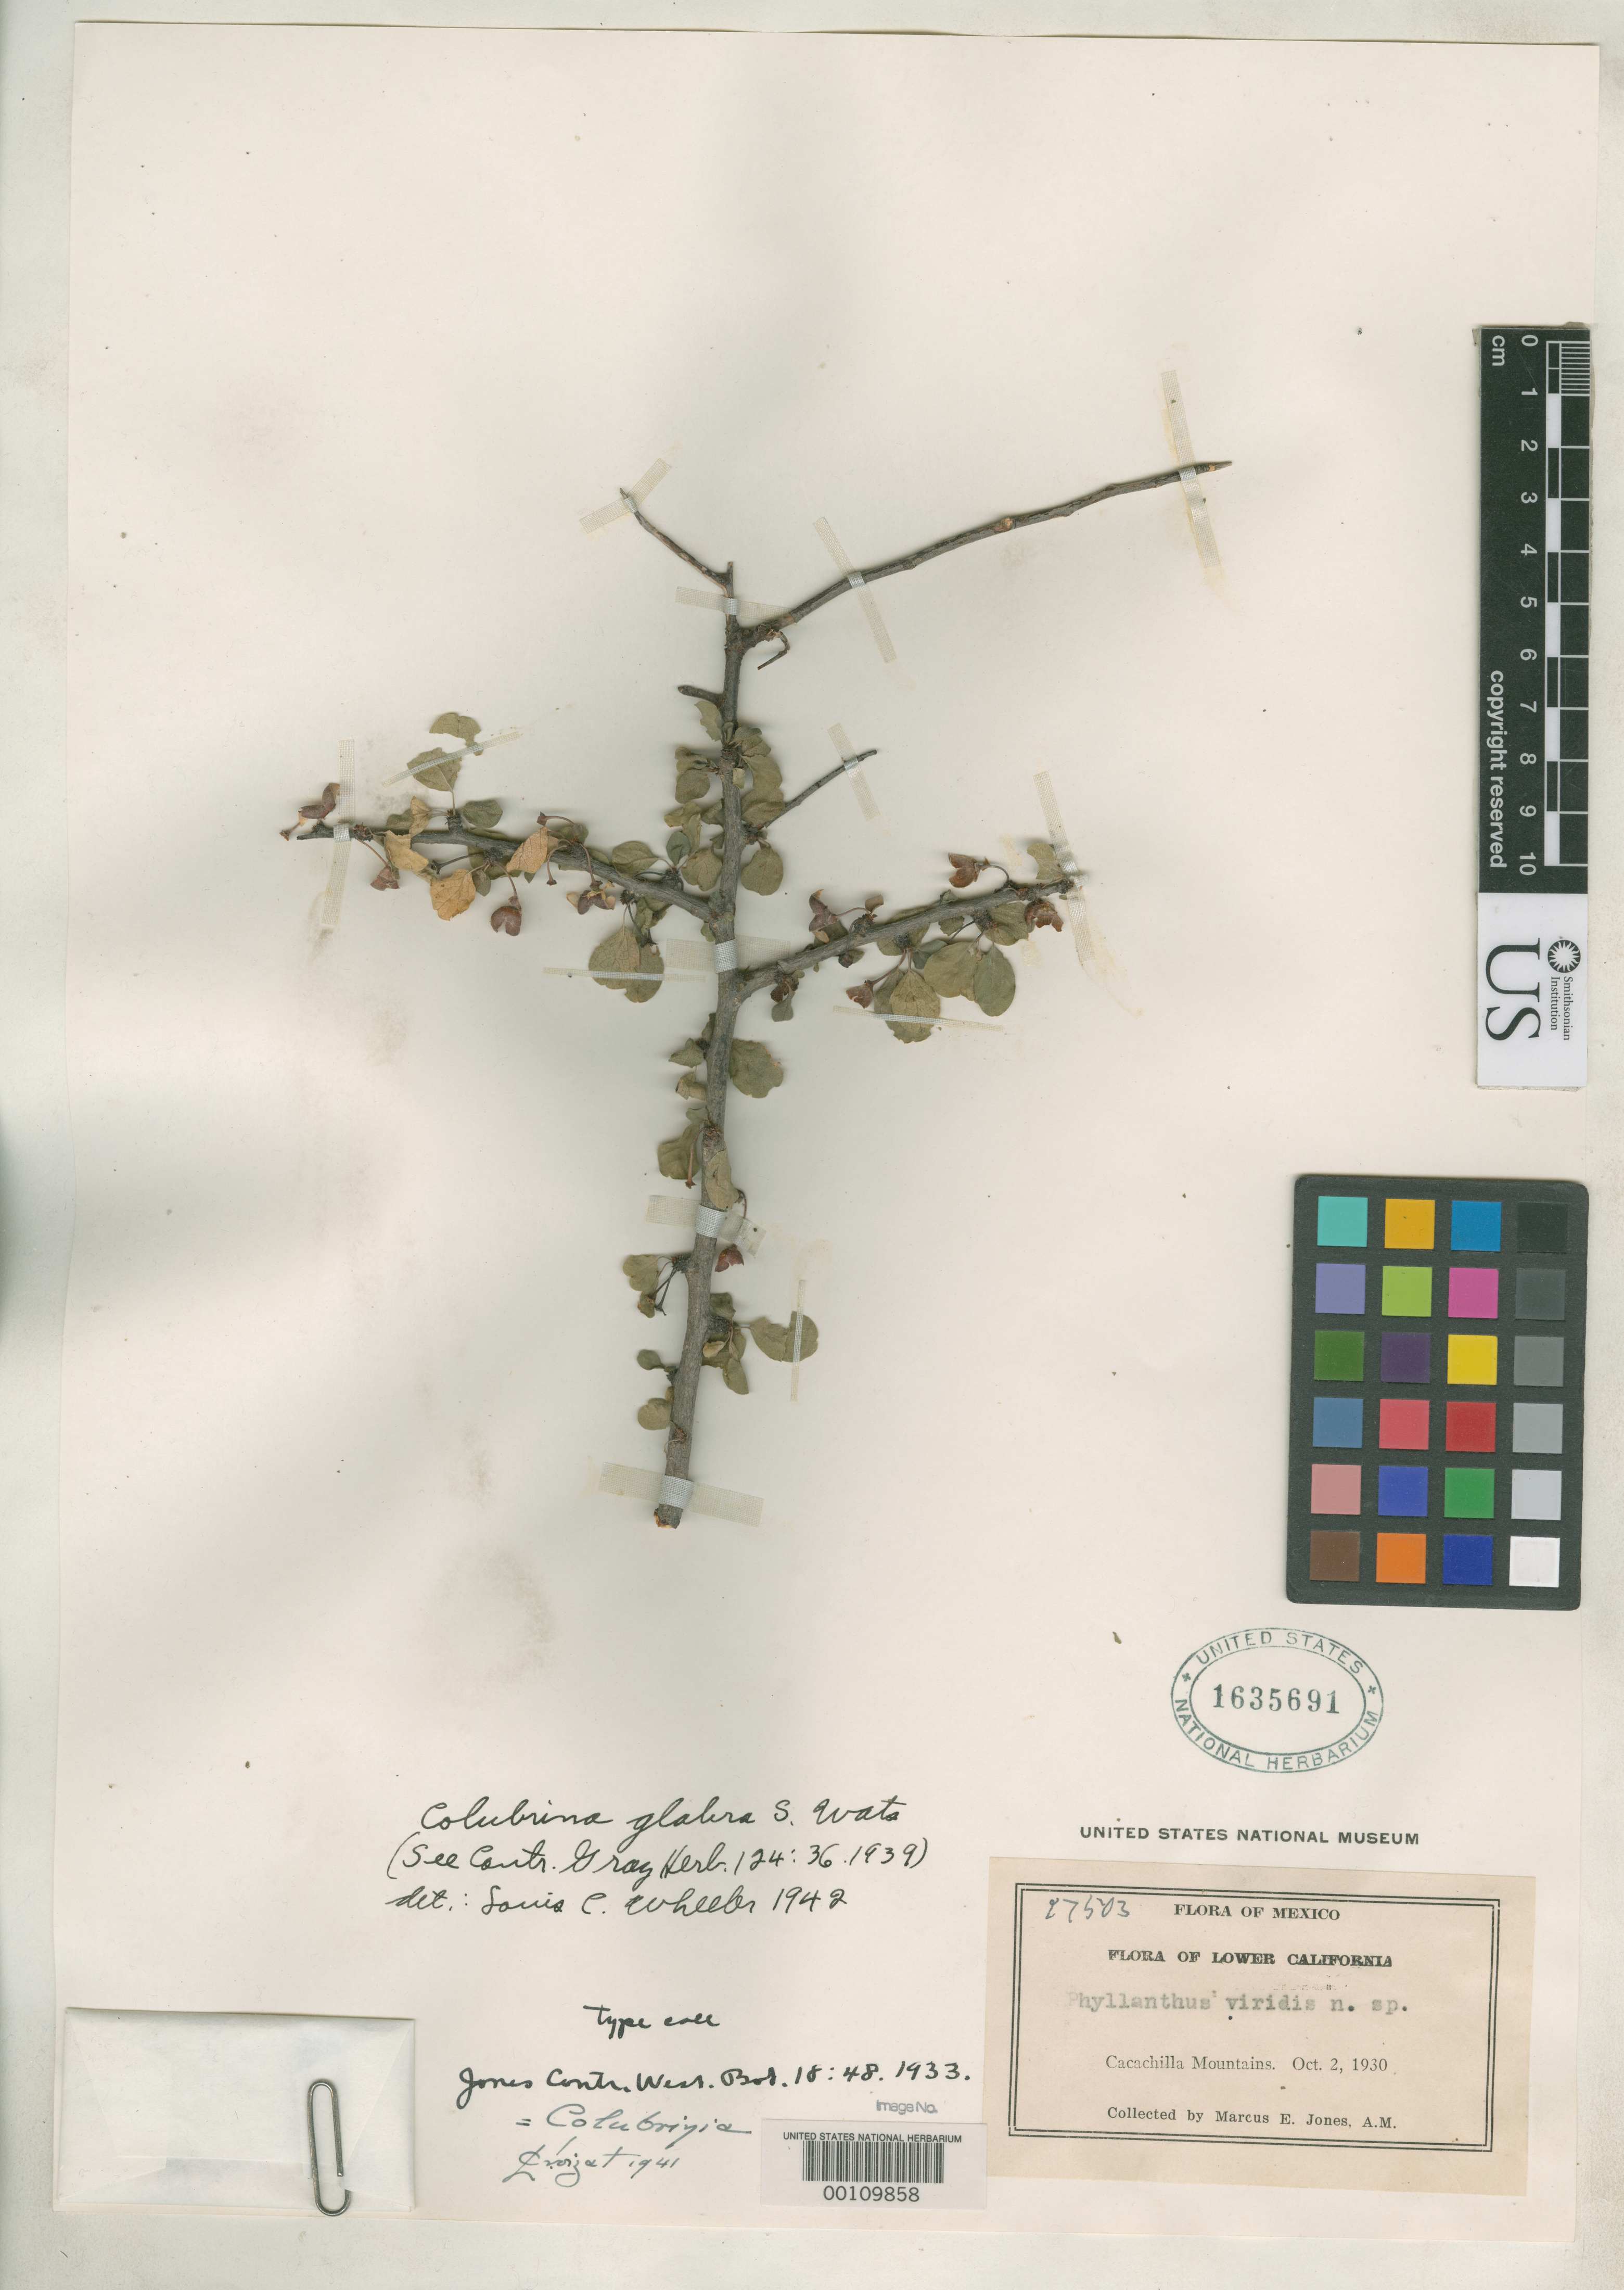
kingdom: Plantae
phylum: Tracheophyta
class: Magnoliopsida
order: Malpighiales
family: Phyllanthaceae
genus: Phyllanthus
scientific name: Phyllanthus viridis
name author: M.E. Jones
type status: Isotype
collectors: M. E. Jones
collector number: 27503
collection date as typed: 02 Oct 1930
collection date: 1930-10-02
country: Mexico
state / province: Baja California Norte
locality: Cacachilla Mountains.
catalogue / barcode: US 1635691